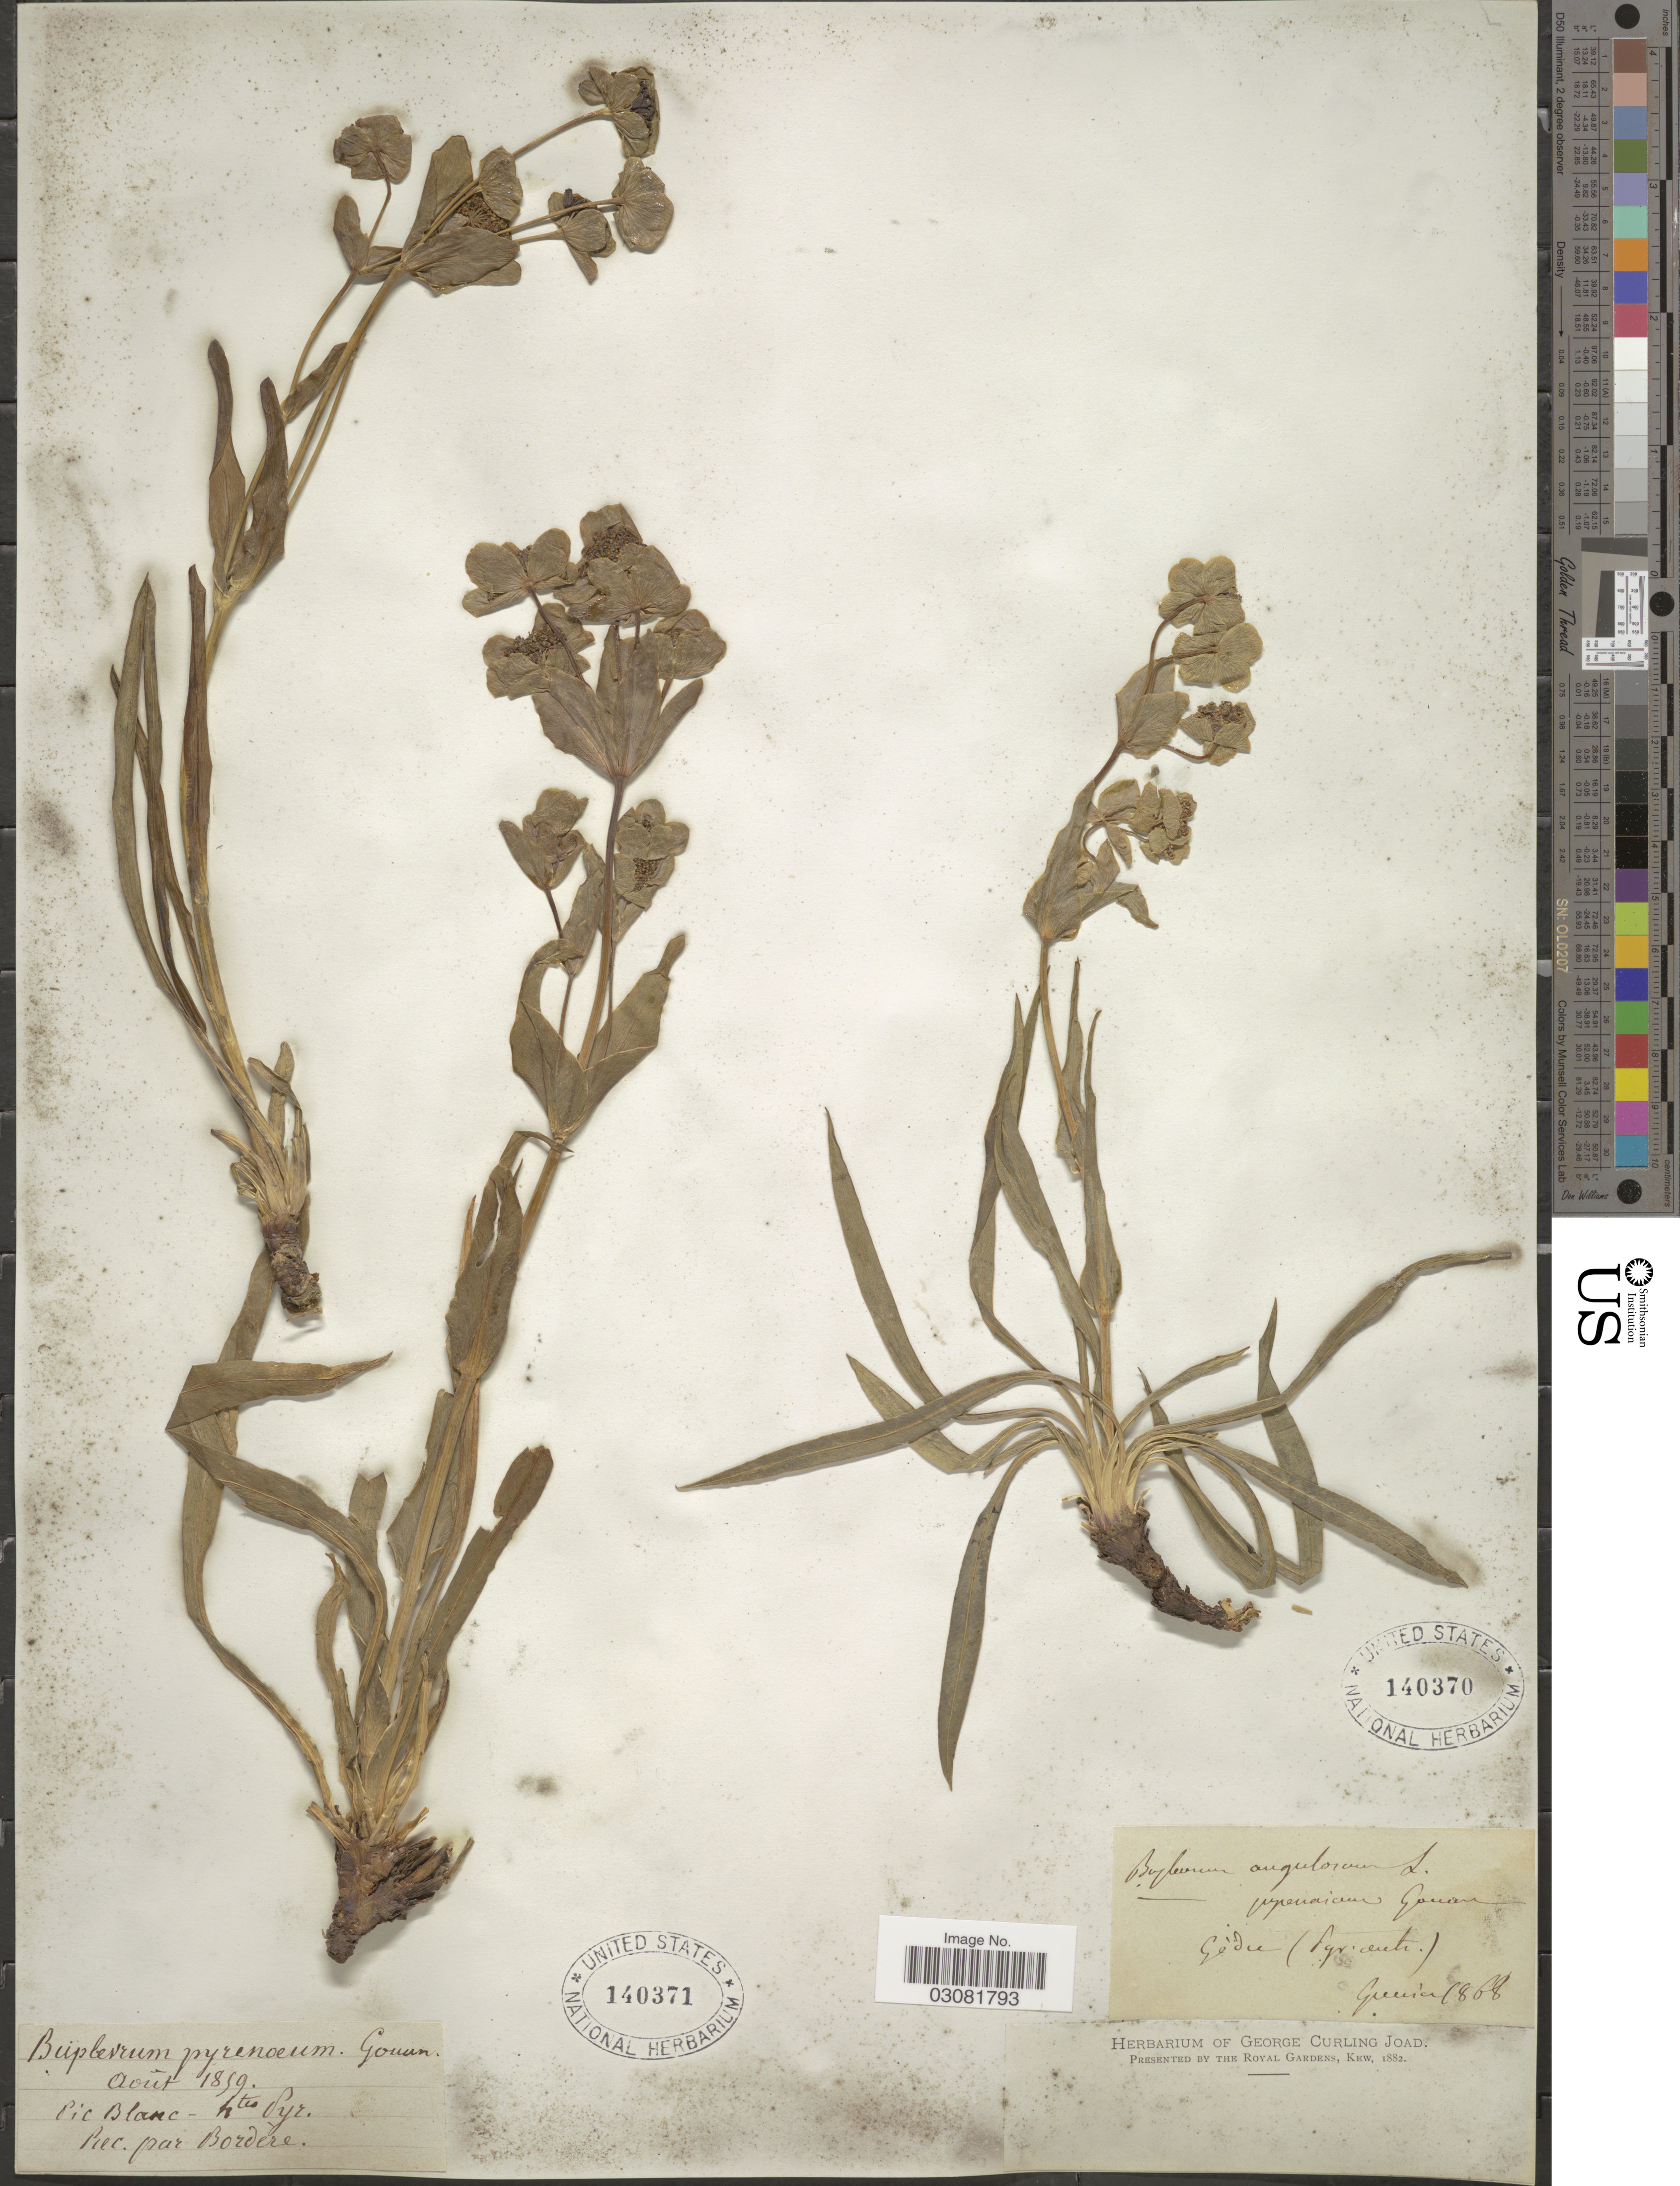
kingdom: Plantae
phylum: Tracheophyta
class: Magnoliopsida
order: Apiales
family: Apiaceae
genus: Bupleurum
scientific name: Bupleurum angulosum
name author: L.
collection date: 1868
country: France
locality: Gèdre (Pyr. autr).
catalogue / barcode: US 140370-2